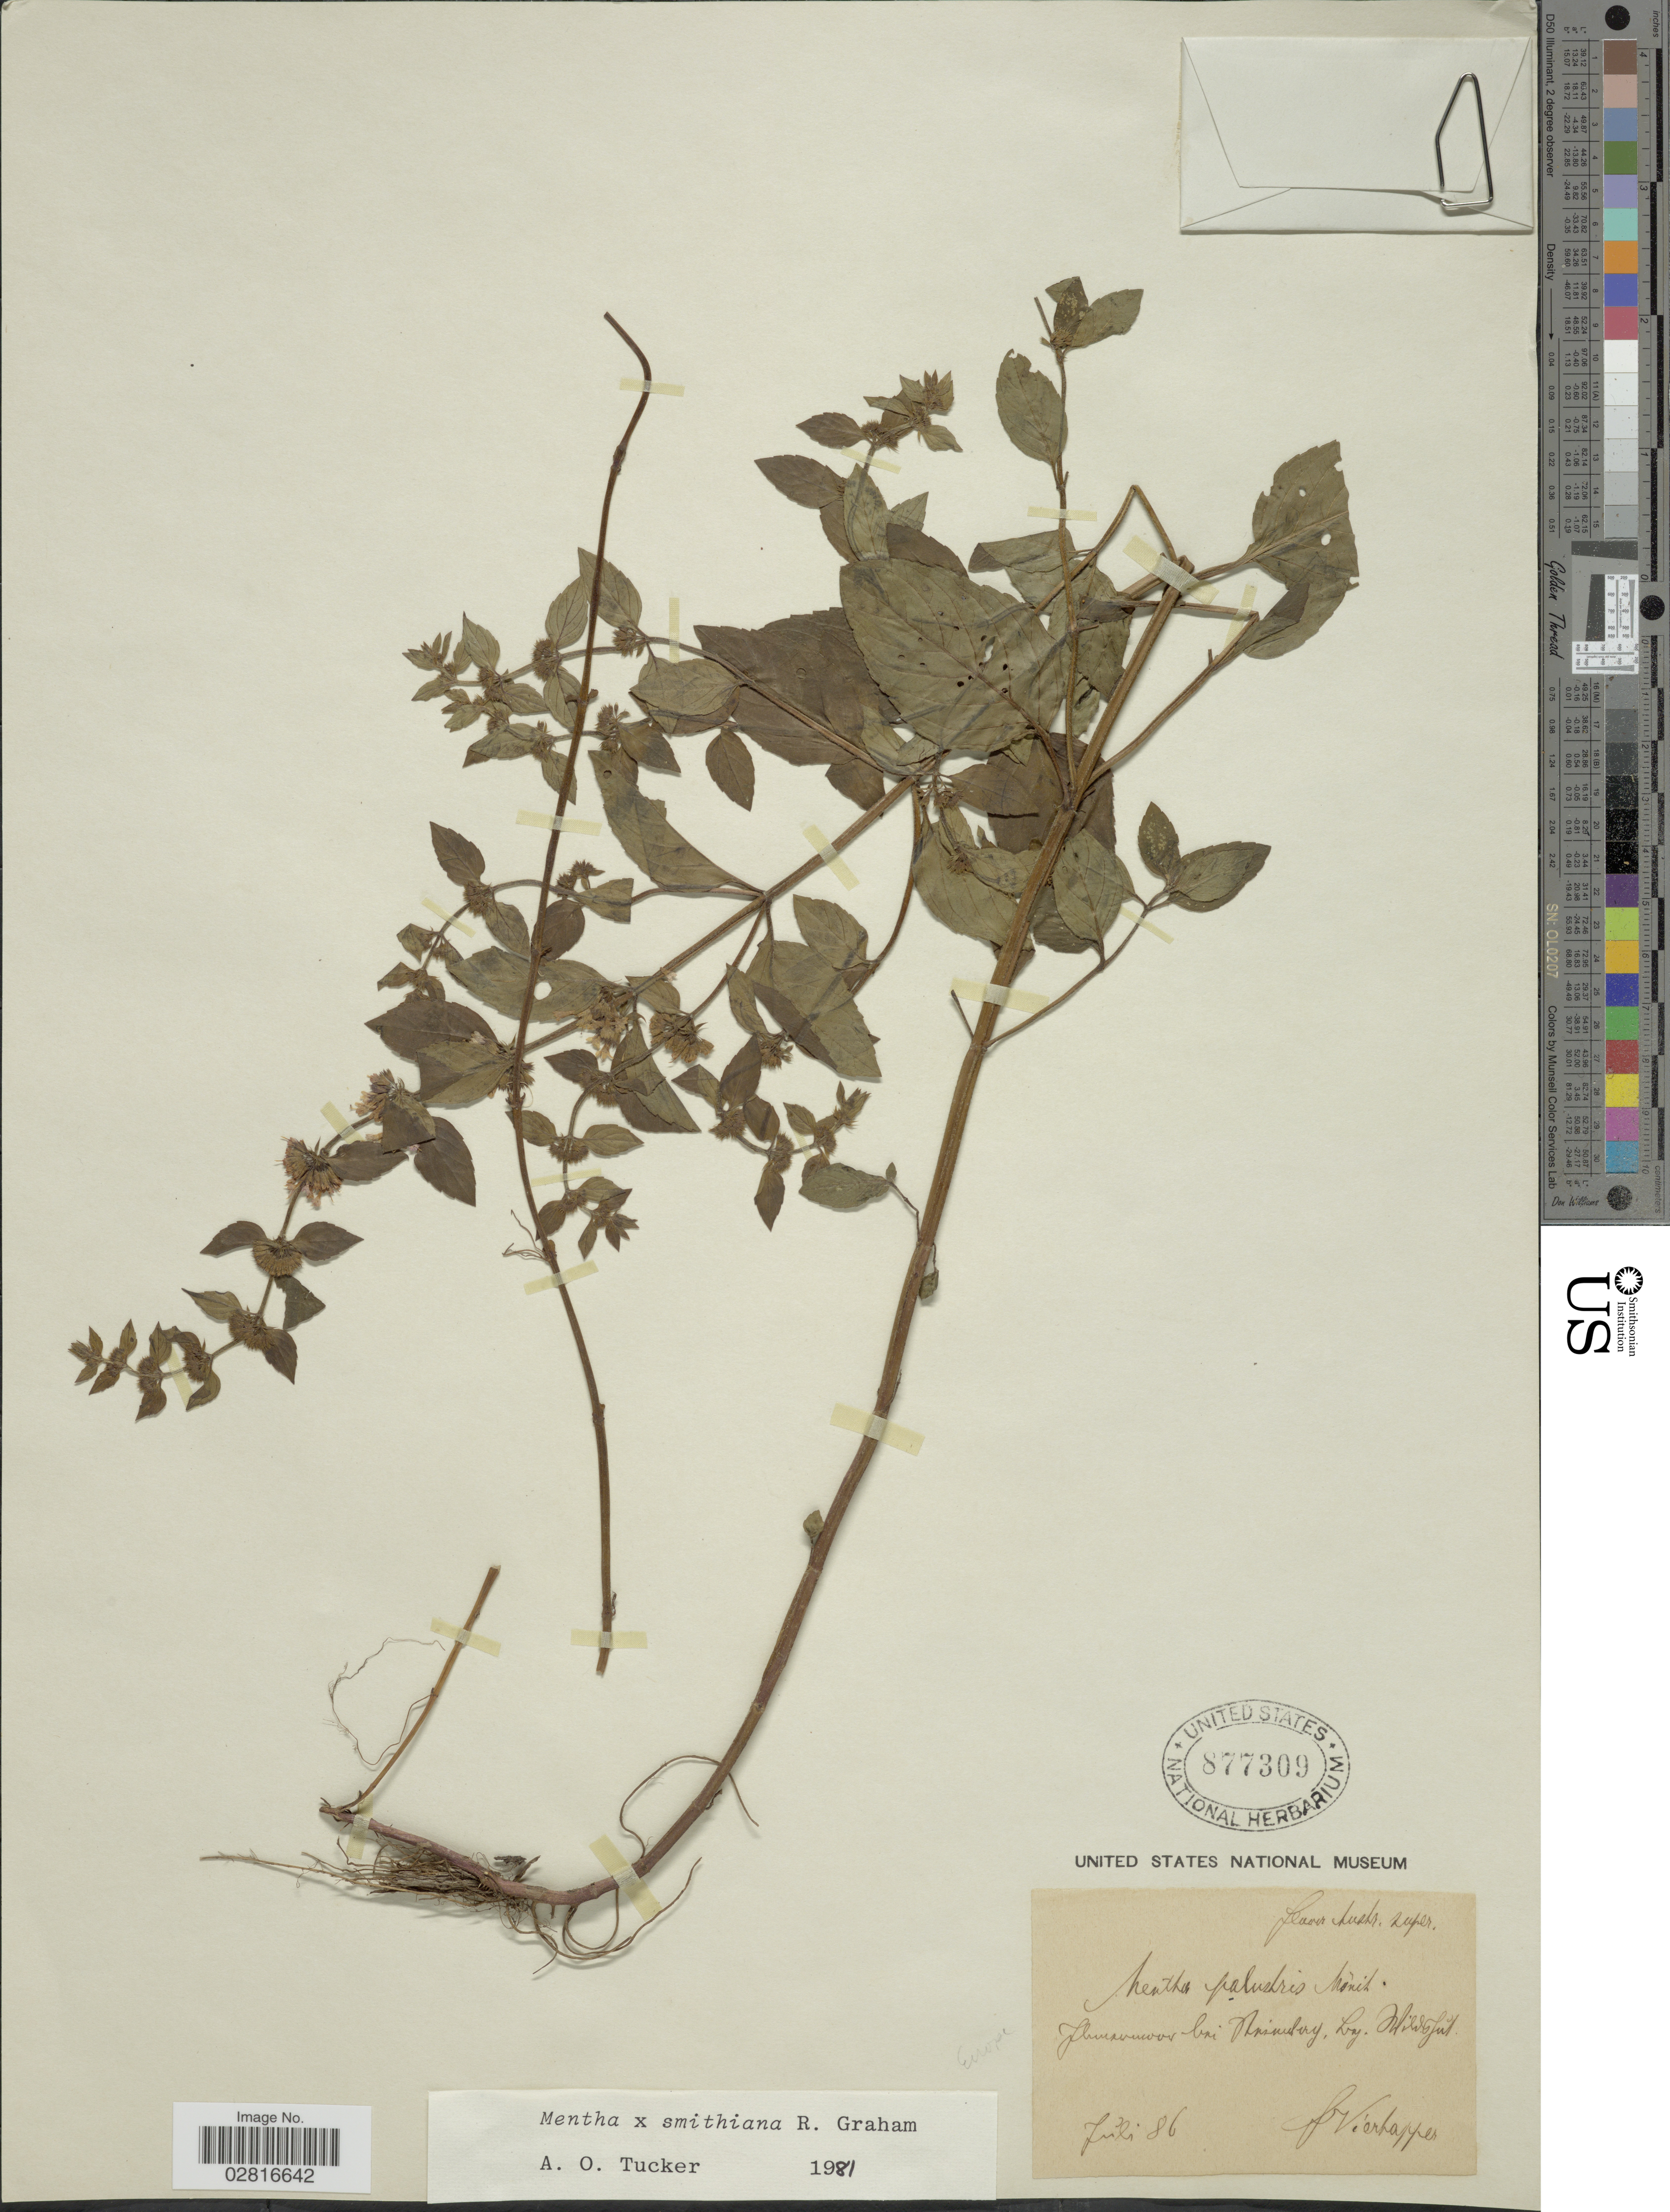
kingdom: Plantae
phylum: Tracheophyta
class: Magnoliopsida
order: Lamiales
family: Lamiaceae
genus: Mentha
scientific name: Mentha x smithiana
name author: R.A. Graham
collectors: F. Vierhapper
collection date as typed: Transcribed d/m/y: /7/86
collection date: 1886-07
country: Austria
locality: Flora Aust. sup., Ibmermoor bei Steinwag, Bez. Wildshu.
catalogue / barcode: US 877309